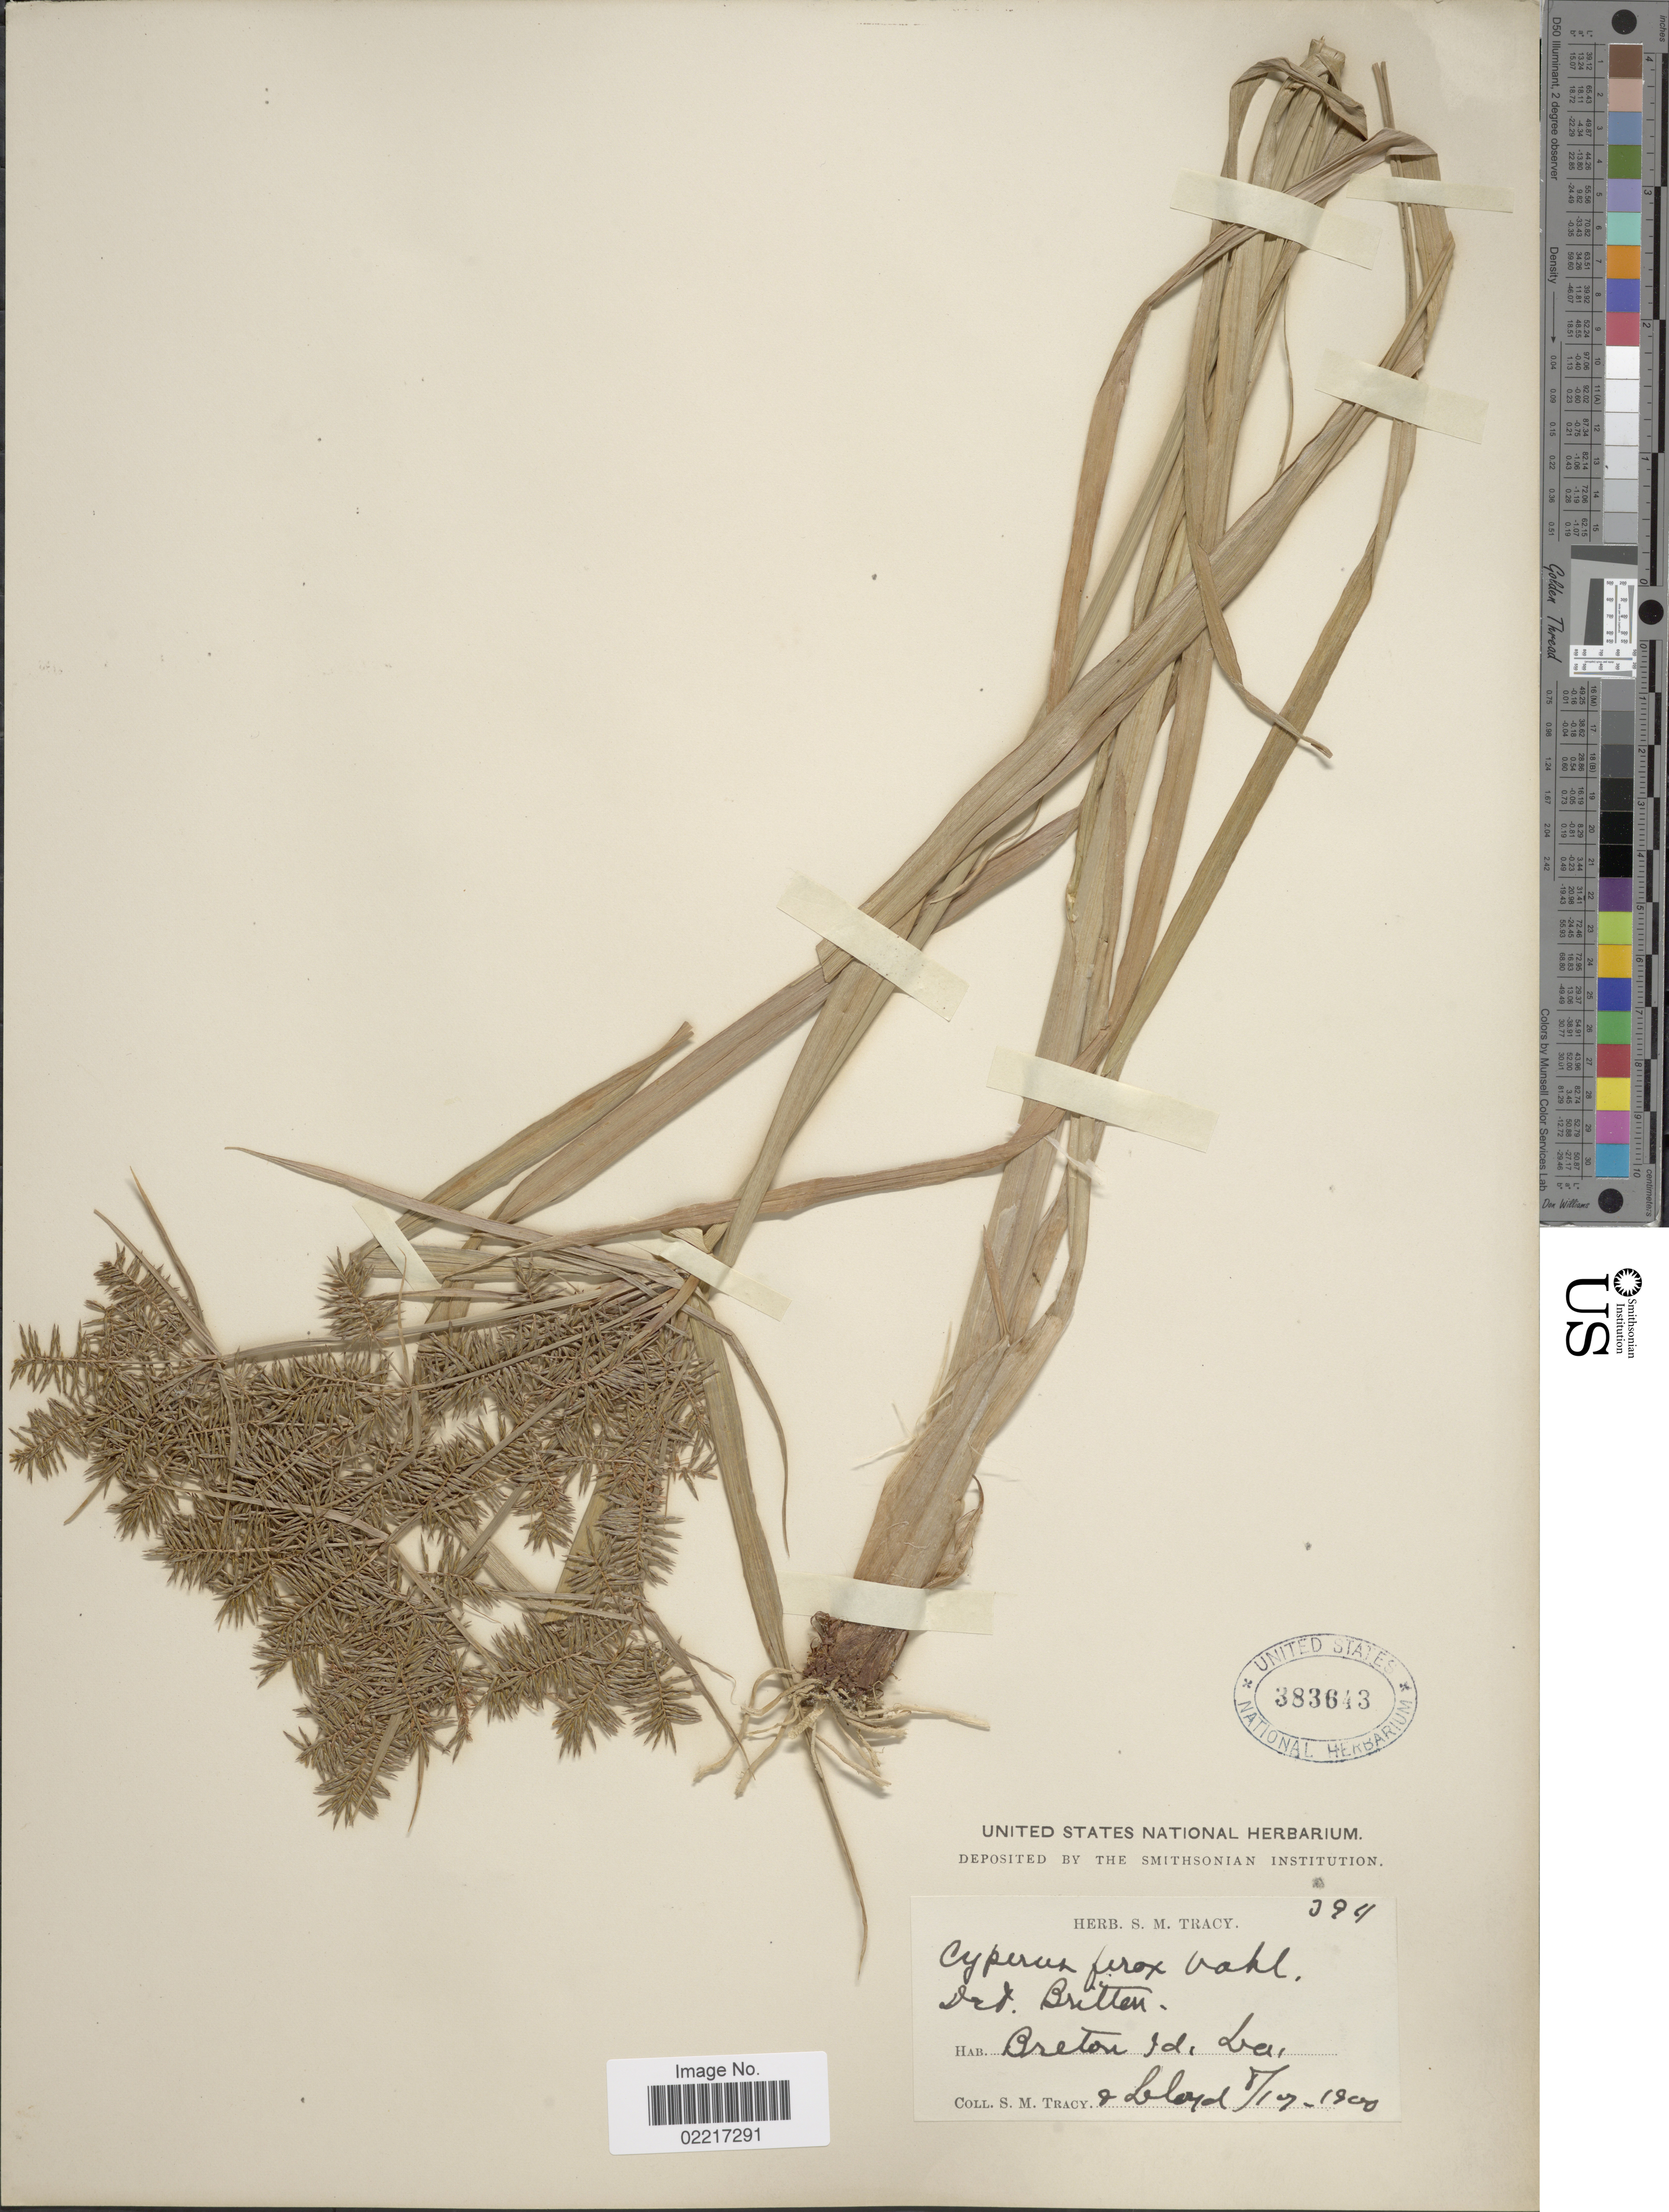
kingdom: Plantae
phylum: Tracheophyta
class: Liliopsida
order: Poales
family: Cyperaceae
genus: Cyperus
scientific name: Cyperus odoratus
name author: L.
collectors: S. M. Tracy & -- Lloyd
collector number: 394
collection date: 1900-08-19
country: United States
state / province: Louisiana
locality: Breton Id.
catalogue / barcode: US 383643